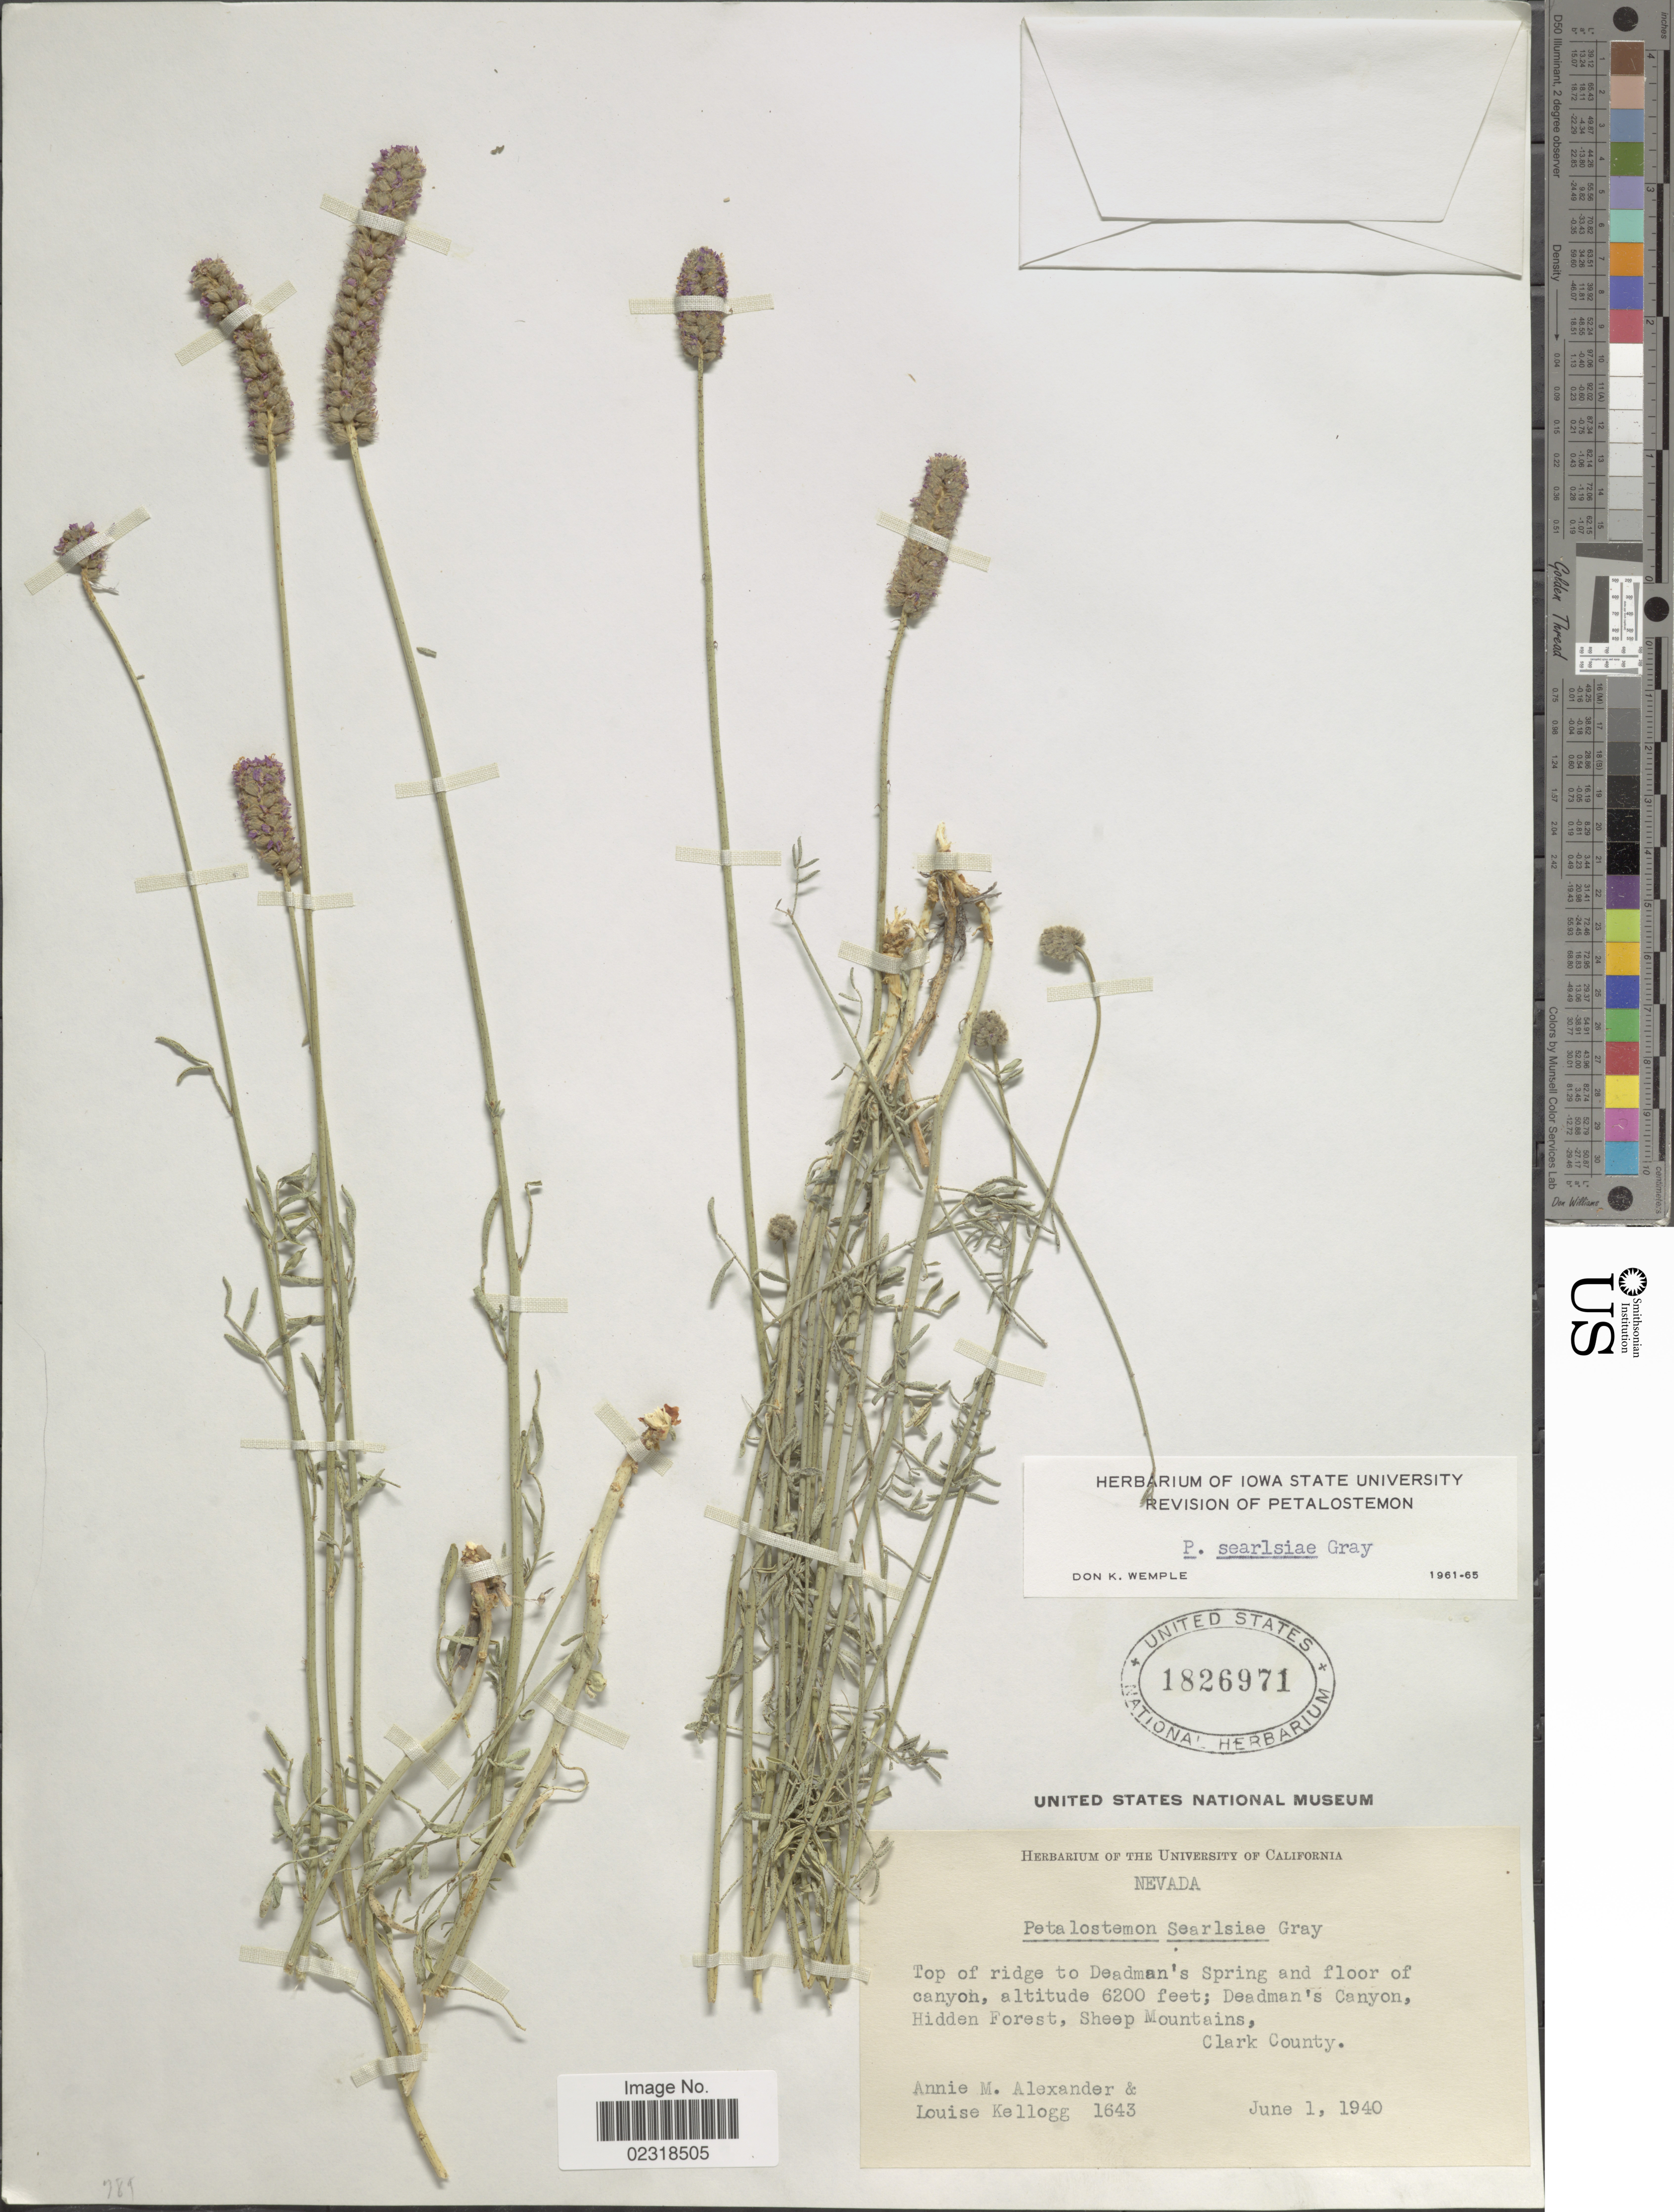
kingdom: Plantae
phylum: Tracheophyta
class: Magnoliopsida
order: Fabales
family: Fabaceae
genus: Dalea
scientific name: Dalea searlsiae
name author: (A. Gray) Barneby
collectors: A. M. Alexander & L. Kellogg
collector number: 1643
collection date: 1940-06-01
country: United States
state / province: Nevada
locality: Top of ridge to Deadman's Spring and floor of canyon, Deadman's Canyon, Hidden Forest, Sheep Mountains, Clark County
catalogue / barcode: US 1826971